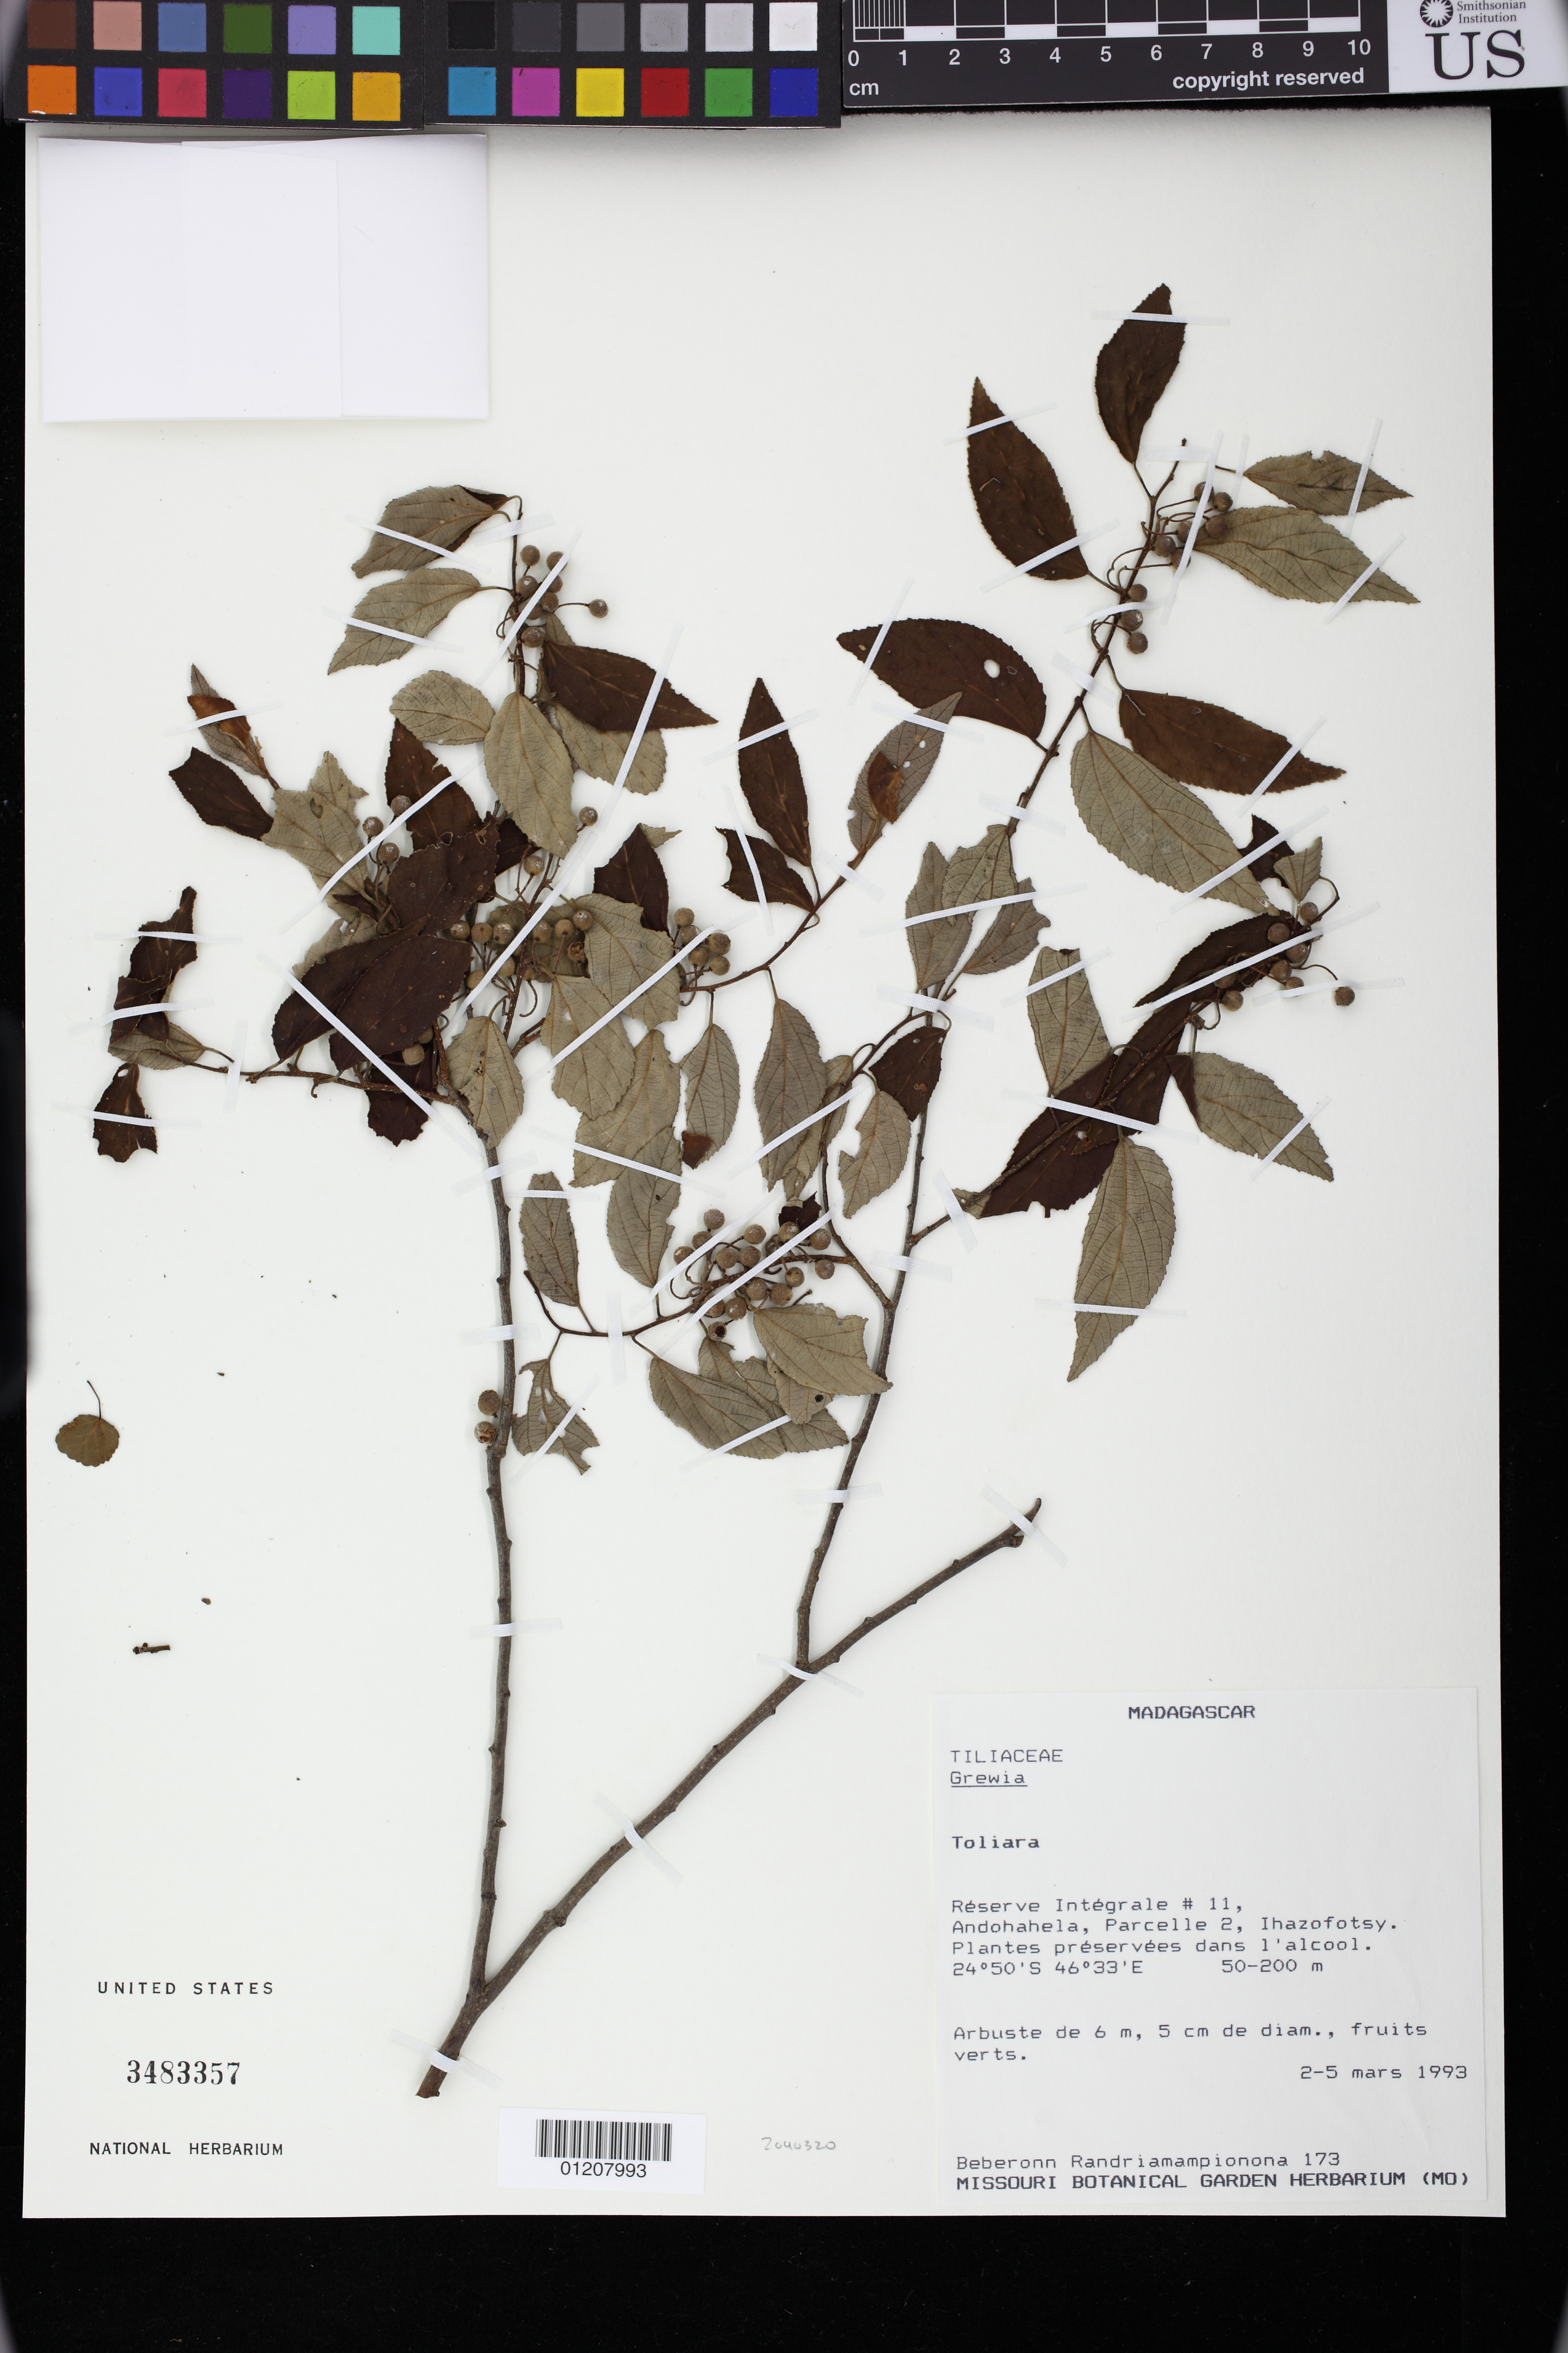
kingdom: Plantae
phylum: Tracheophyta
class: Magnoliopsida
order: Malvales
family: Malvaceae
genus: Grewia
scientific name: Grewia andramparo subsp. andramparo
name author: R. Vig.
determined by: Dorr, Laurence J., Curator (BOT), Smithsonian Institution - National Museum of Natural History (UNITED STATES)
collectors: B. Randriamampionona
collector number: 173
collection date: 1993-03-02/1993-03-05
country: Madagascar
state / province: Anosy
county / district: Tolanaro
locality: Toliara. Reserve Integrale #11, Andohahela, Parcelle 2, Ihazofotsy.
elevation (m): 50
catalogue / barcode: US 3483357